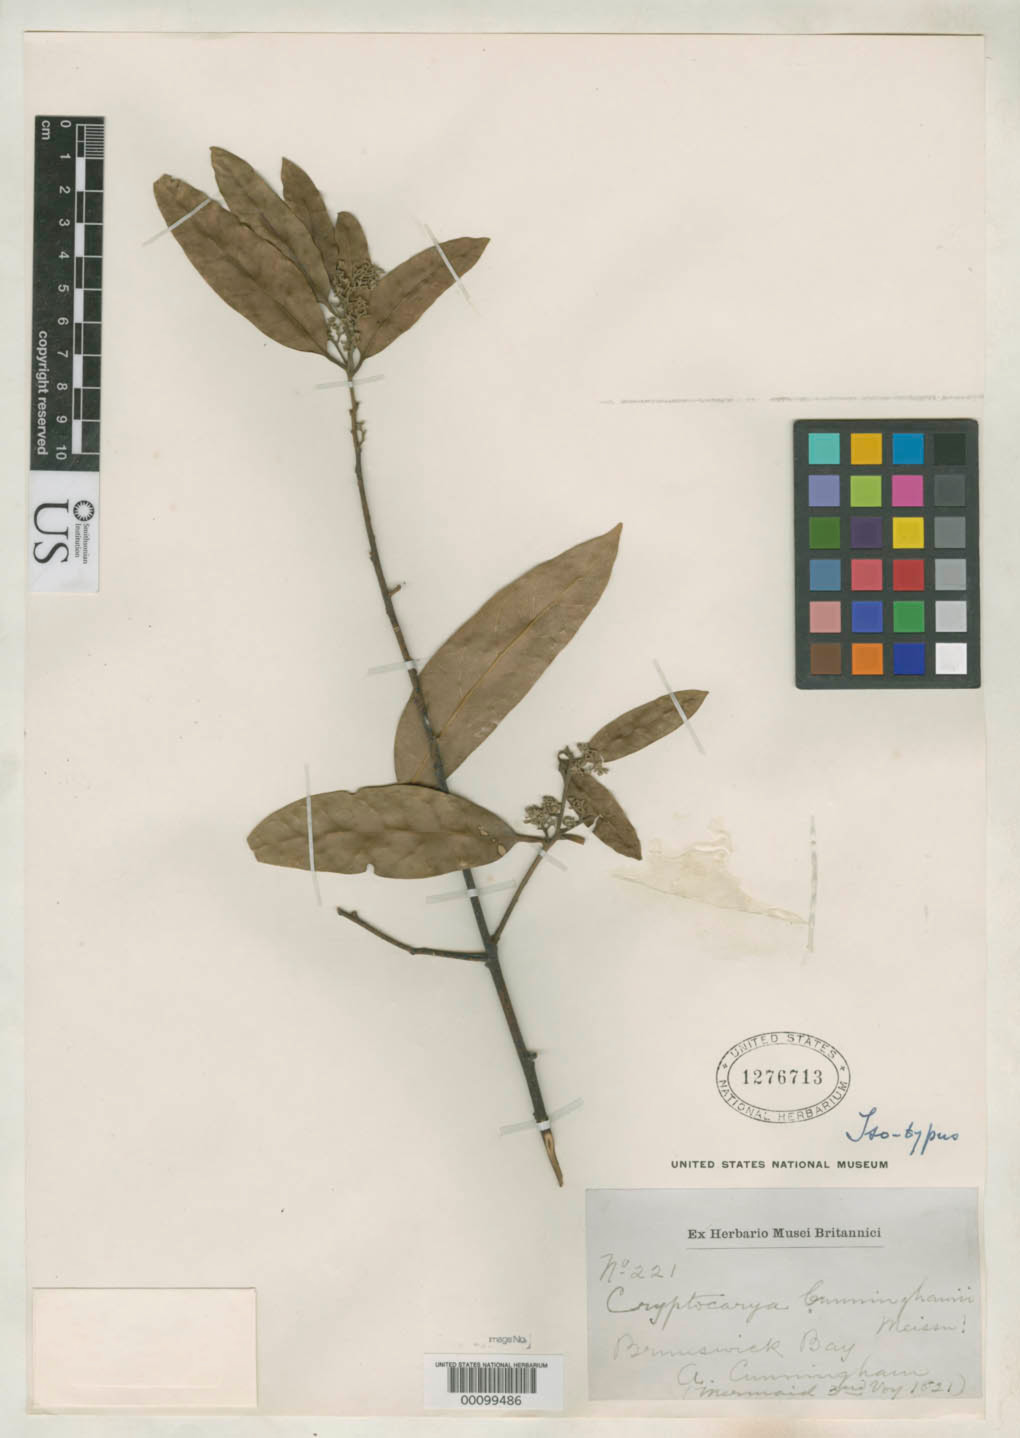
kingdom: Plantae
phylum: Tracheophyta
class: Magnoliopsida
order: Laurales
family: Lauraceae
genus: Cryptocarya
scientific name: Cryptocarya cunninghamii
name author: Meisn. in DC.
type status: Isolectotype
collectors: A. Cunningham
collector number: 221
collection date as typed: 1821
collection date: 1821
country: Australia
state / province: Western Australia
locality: Brunswick Bay.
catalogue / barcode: US 1276713